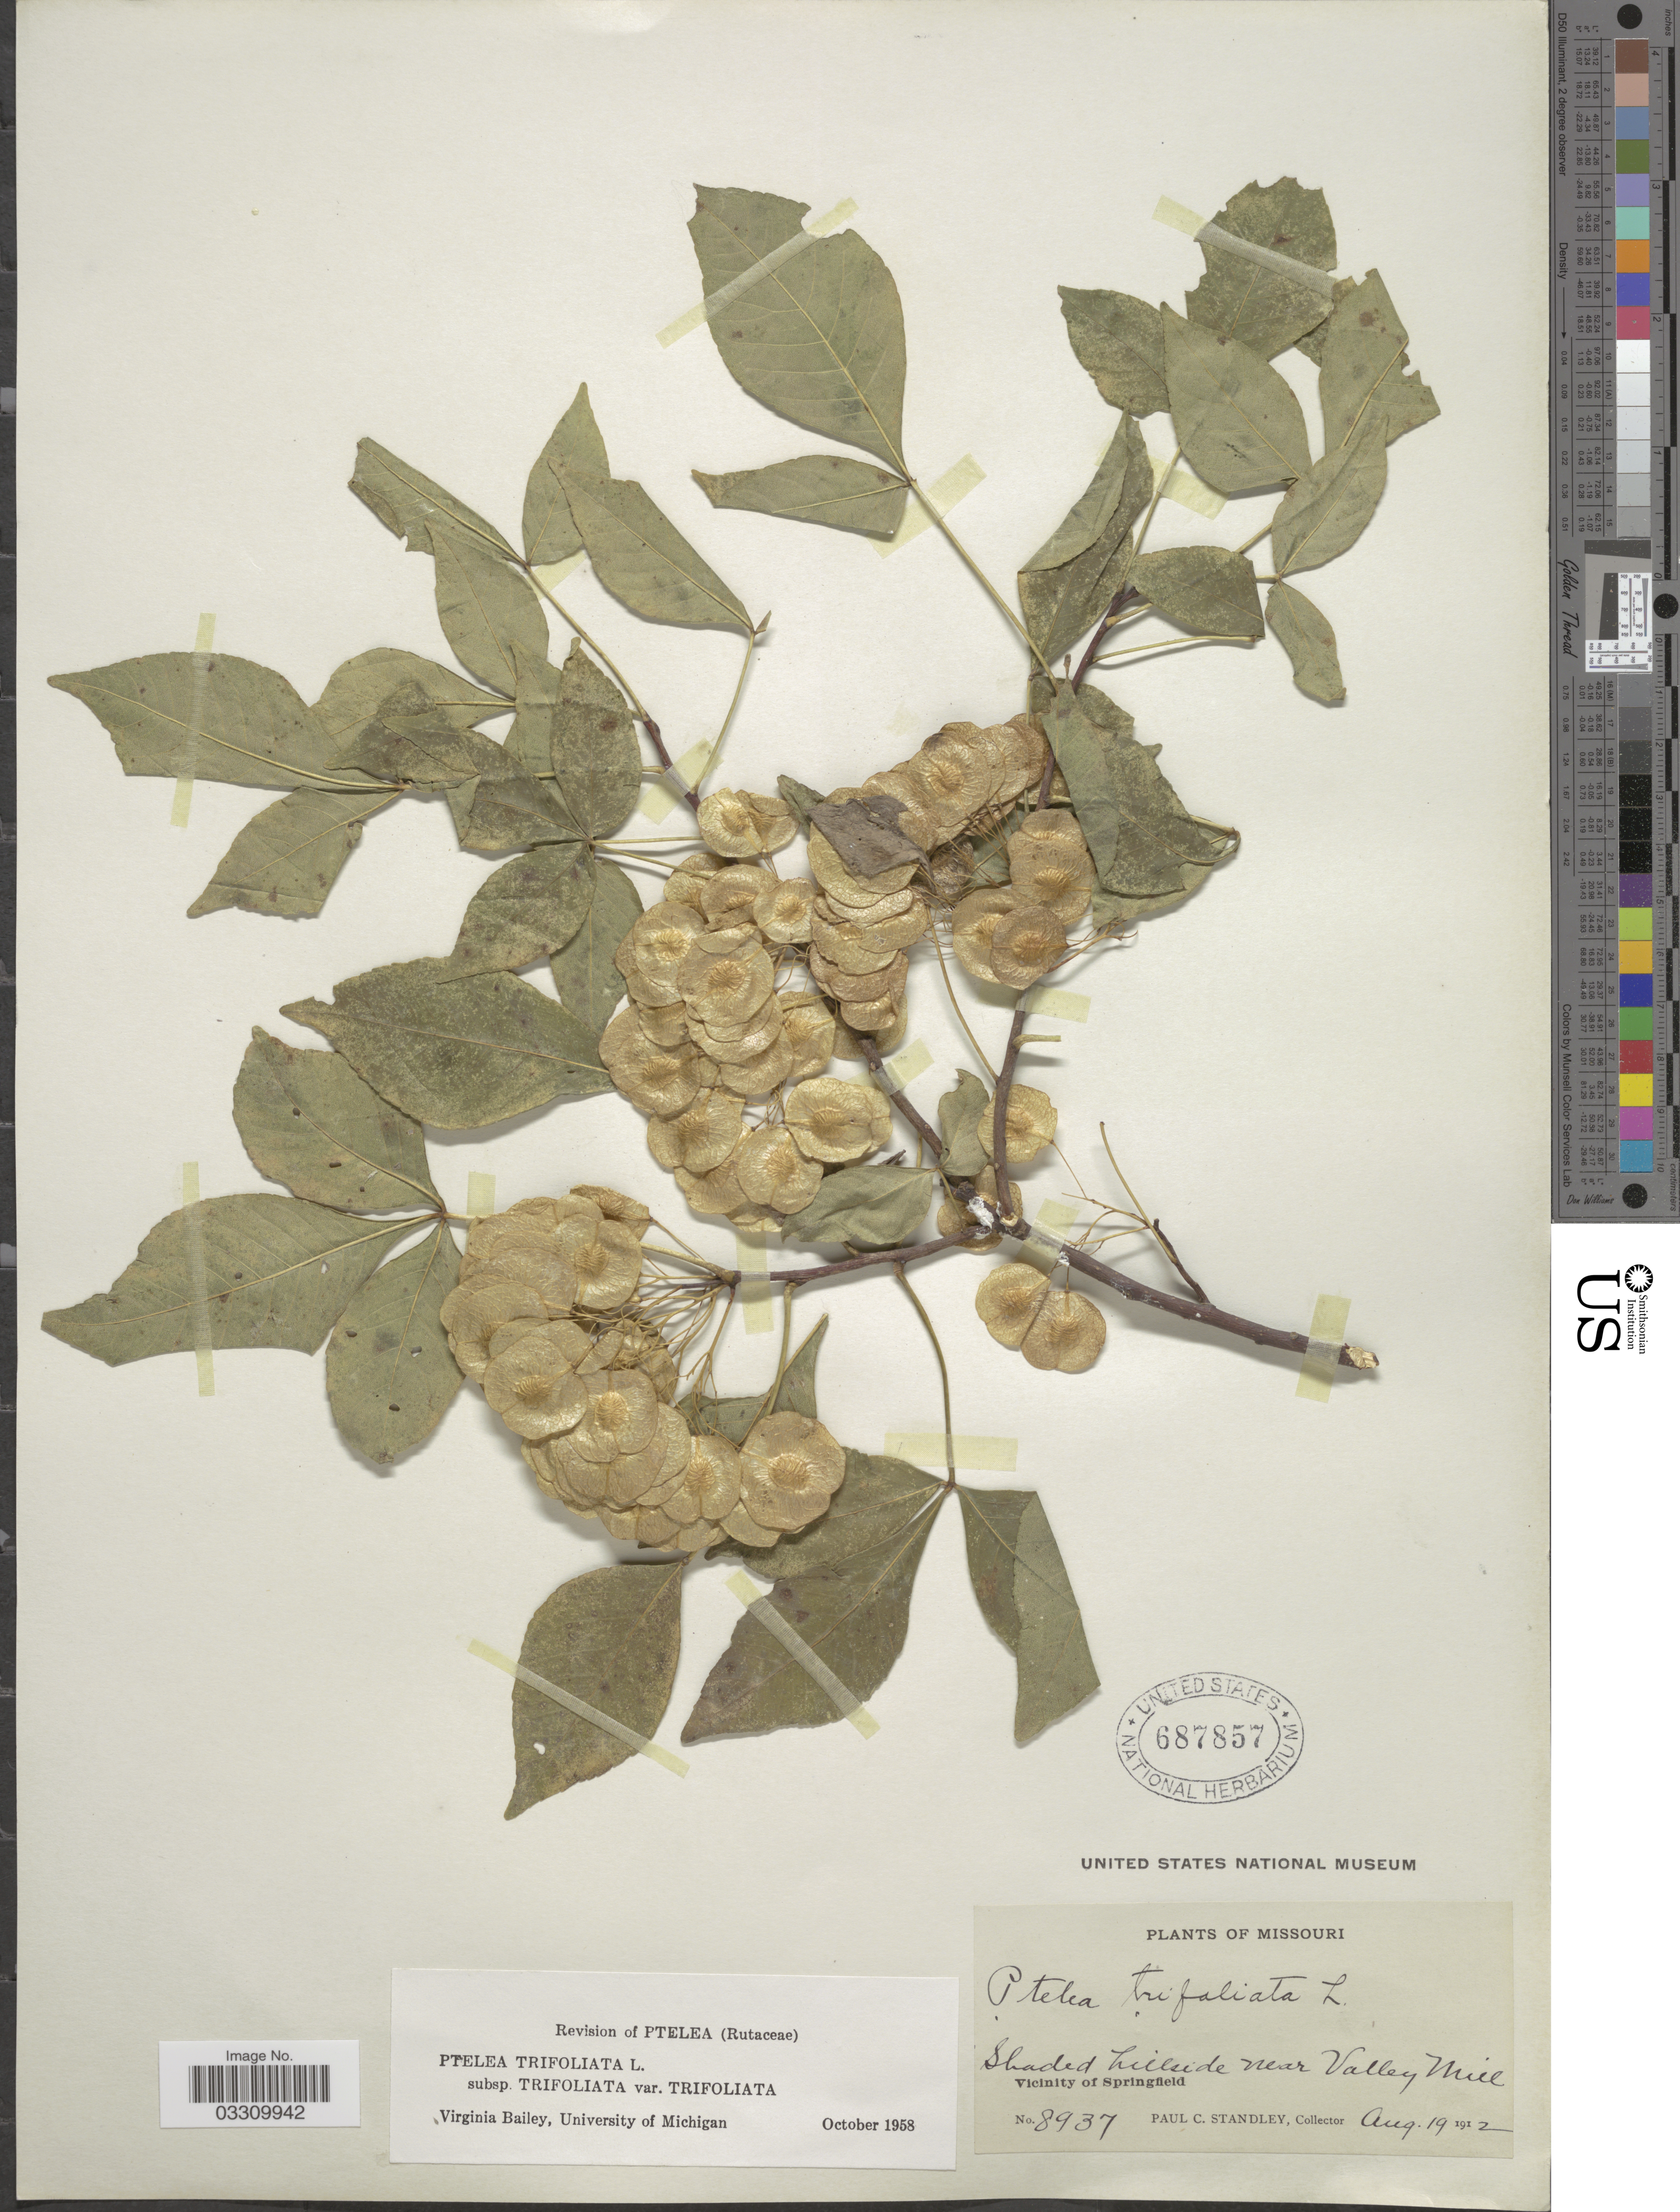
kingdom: Plantae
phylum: Tracheophyta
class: Magnoliopsida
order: Sapindales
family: Rutaceae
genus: Ptelea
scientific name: Ptelea trifoliata var. trifoliata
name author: L.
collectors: P. C. Standley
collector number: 8937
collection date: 1912-08-19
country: United States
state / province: Missouri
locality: Shaded hillside near Valley Mill. Vicinity of Springfield.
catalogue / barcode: US 687857